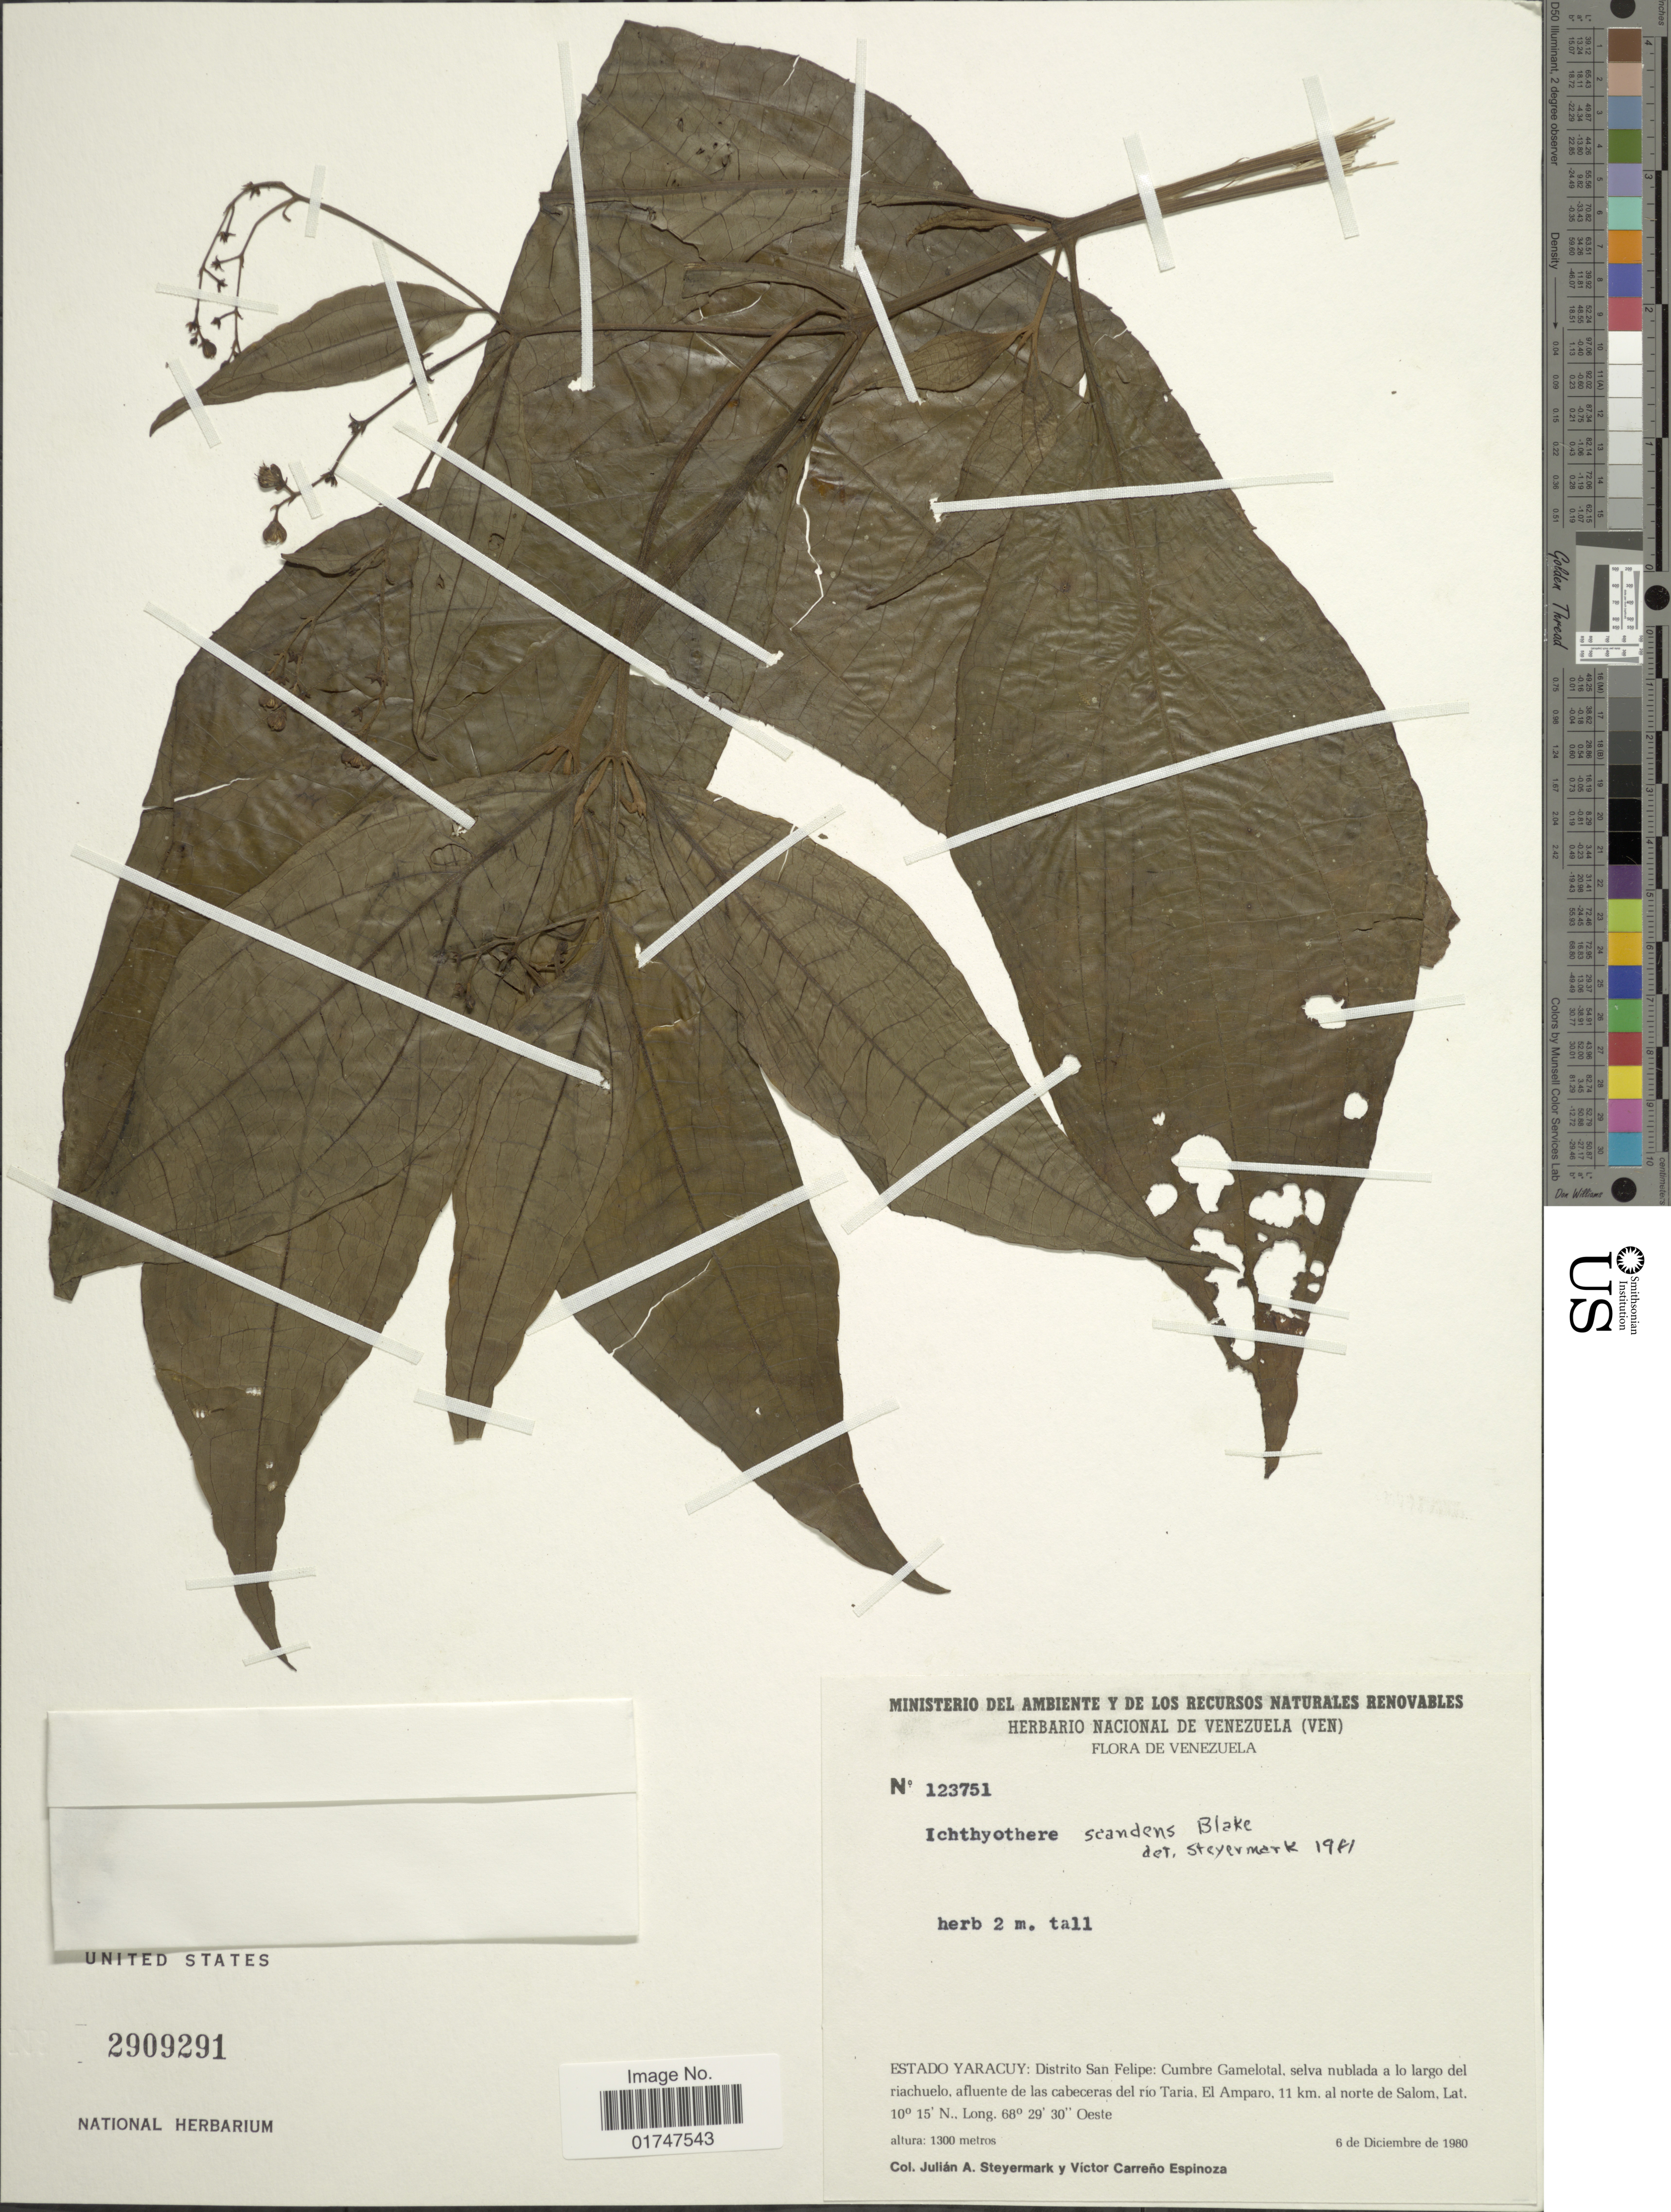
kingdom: Plantae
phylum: Tracheophyta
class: Magnoliopsida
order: Asterales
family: Asteraceae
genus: Ichthyothere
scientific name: Ichthyothere scandens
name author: S.F. Blake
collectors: J. Steyermark & V. Espinoza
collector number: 123751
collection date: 1980-12-06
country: Venezuela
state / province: Yaracuy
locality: Estado Yaracuy: Distrito San Felipe: Cumbre Gamelotal, selva nublada a lo largo del riachuelo, afluente de las cabeceras del rio Taria. El Amparo, 11 km. al norte de Salom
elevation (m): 1300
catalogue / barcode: US 2909291